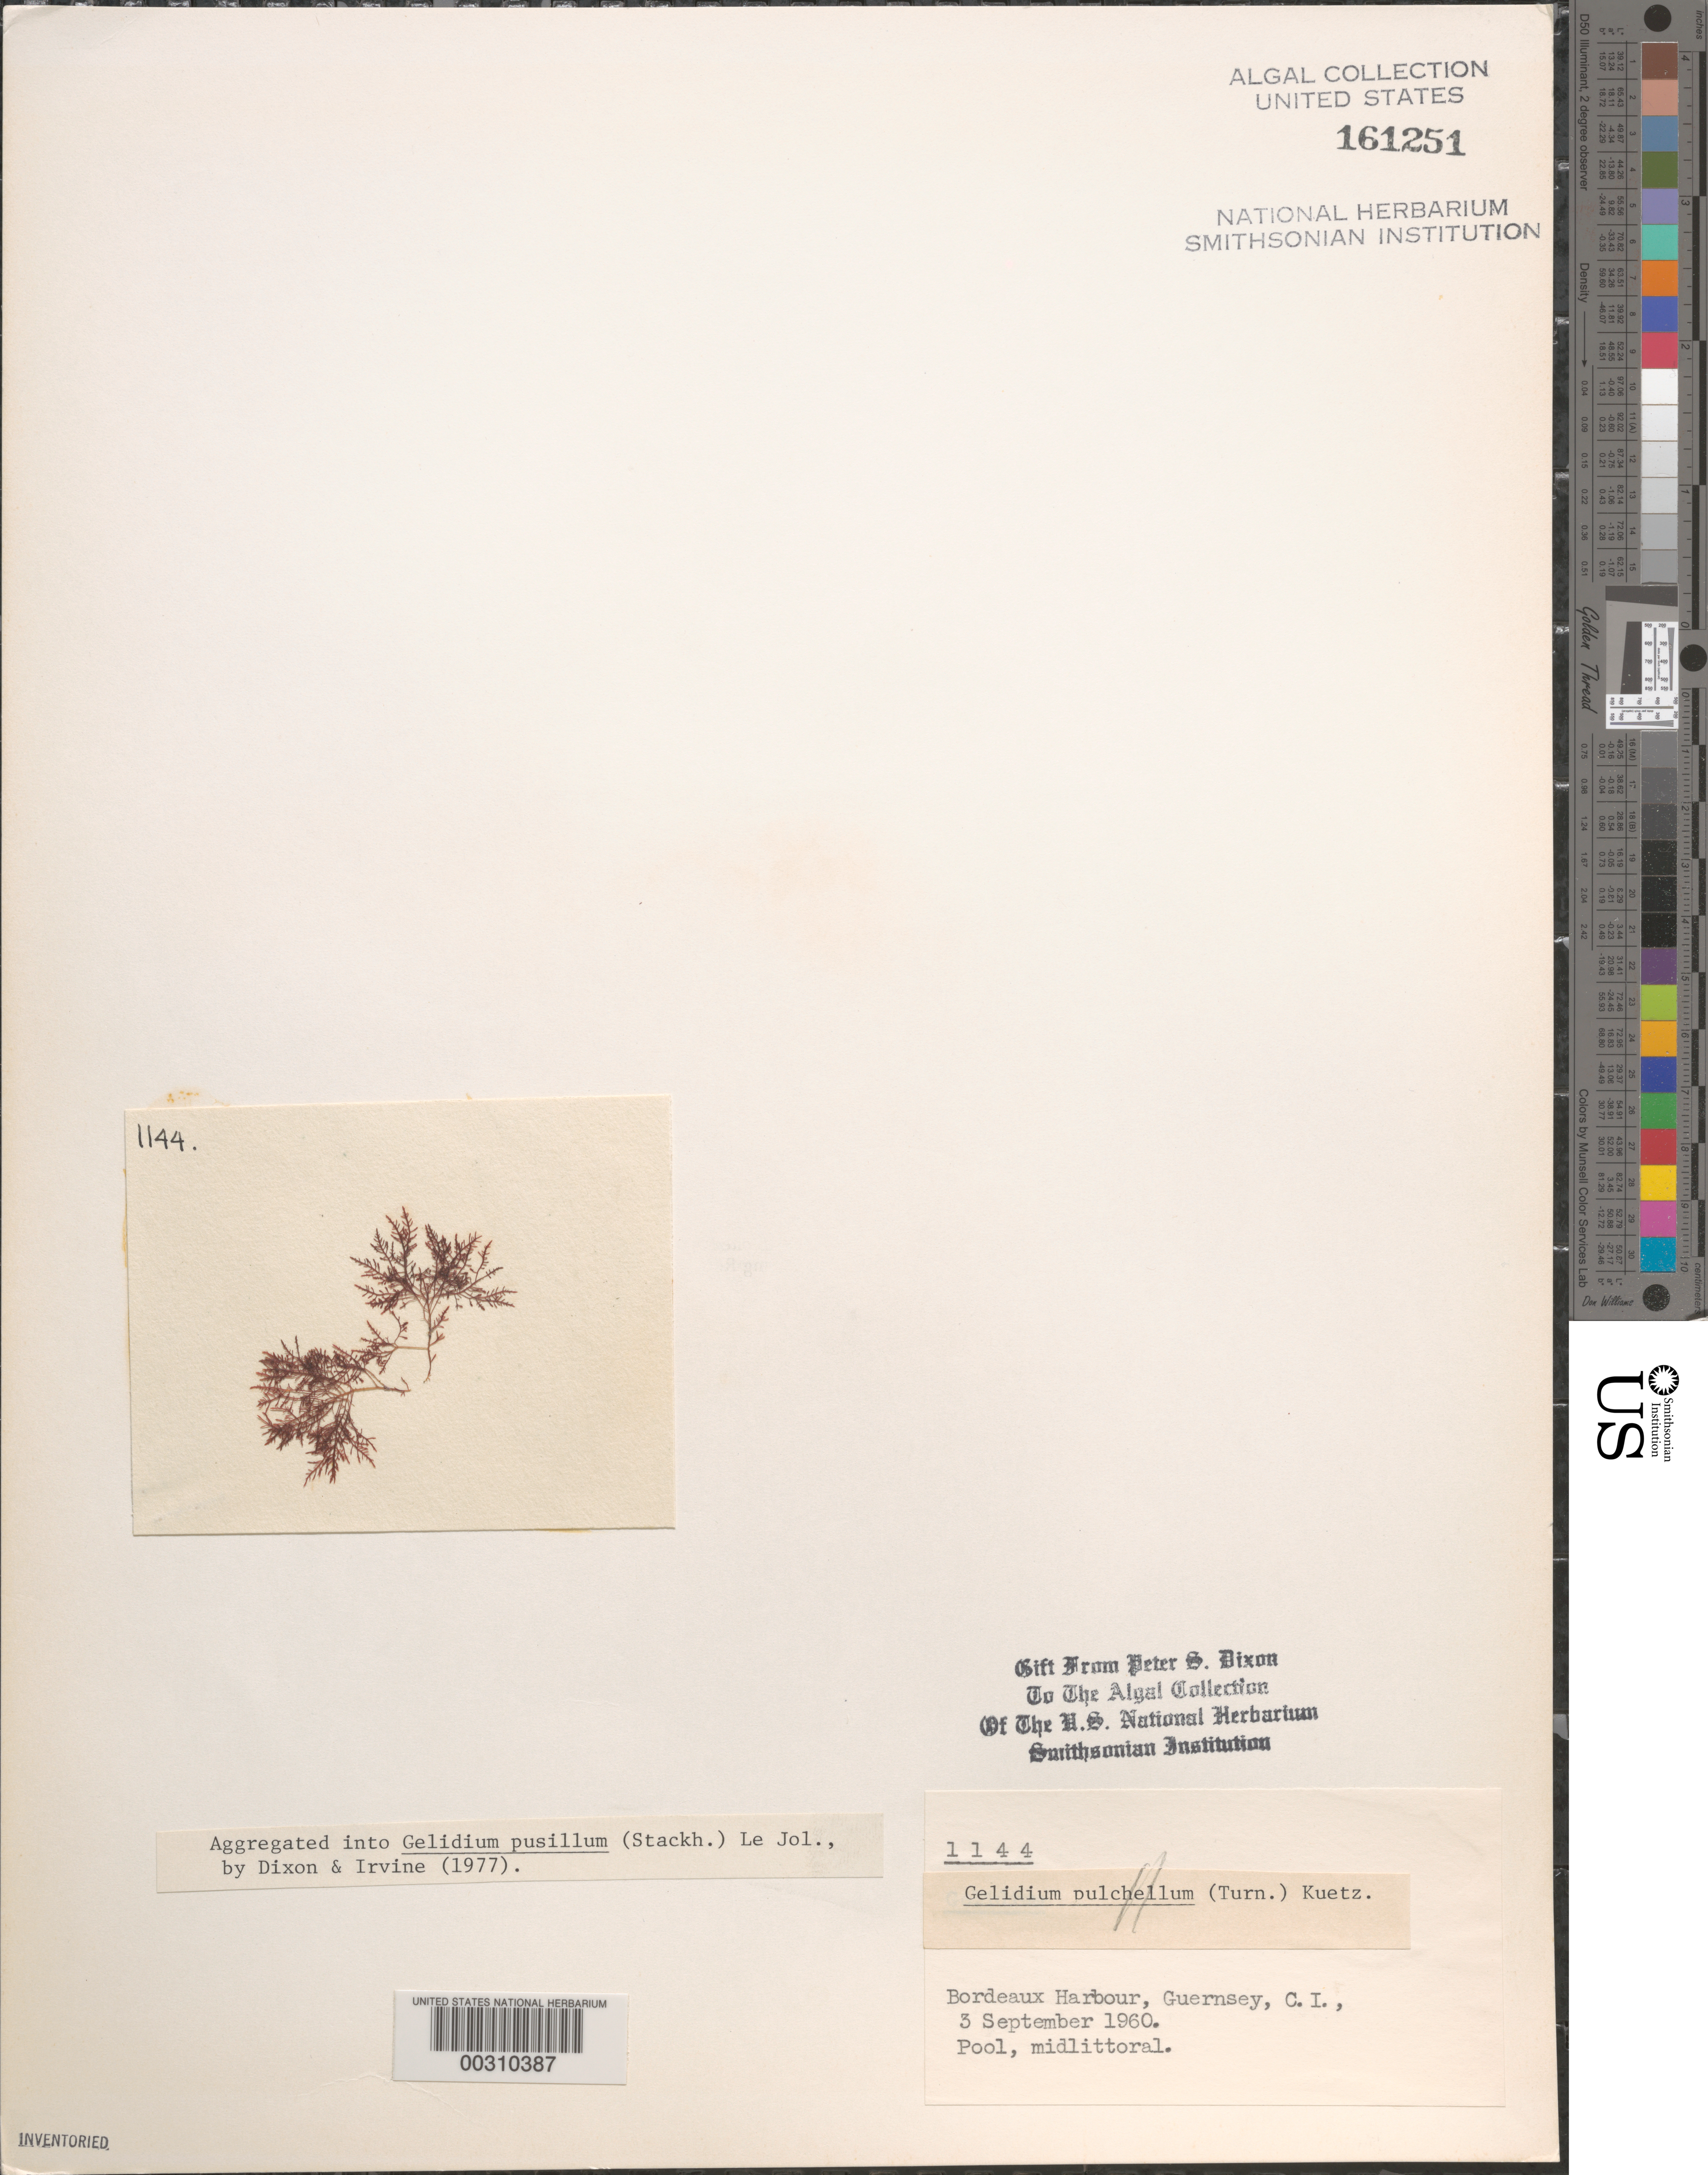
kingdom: Plantae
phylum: Rhodophyta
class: Florideophyceae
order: Gelidiales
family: Gelidiaceae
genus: Gelidium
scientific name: Gelidium pusillum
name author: (Stackh.) Le Jol.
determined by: Dixon, P. S.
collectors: P. S. Dixon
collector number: PSD 1144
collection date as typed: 03 Sep 1960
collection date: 1960-09-03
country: United Kingdom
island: Guernsey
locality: Bordeaux Harbor. Bailiwick of Guernsey.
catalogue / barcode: US 161251